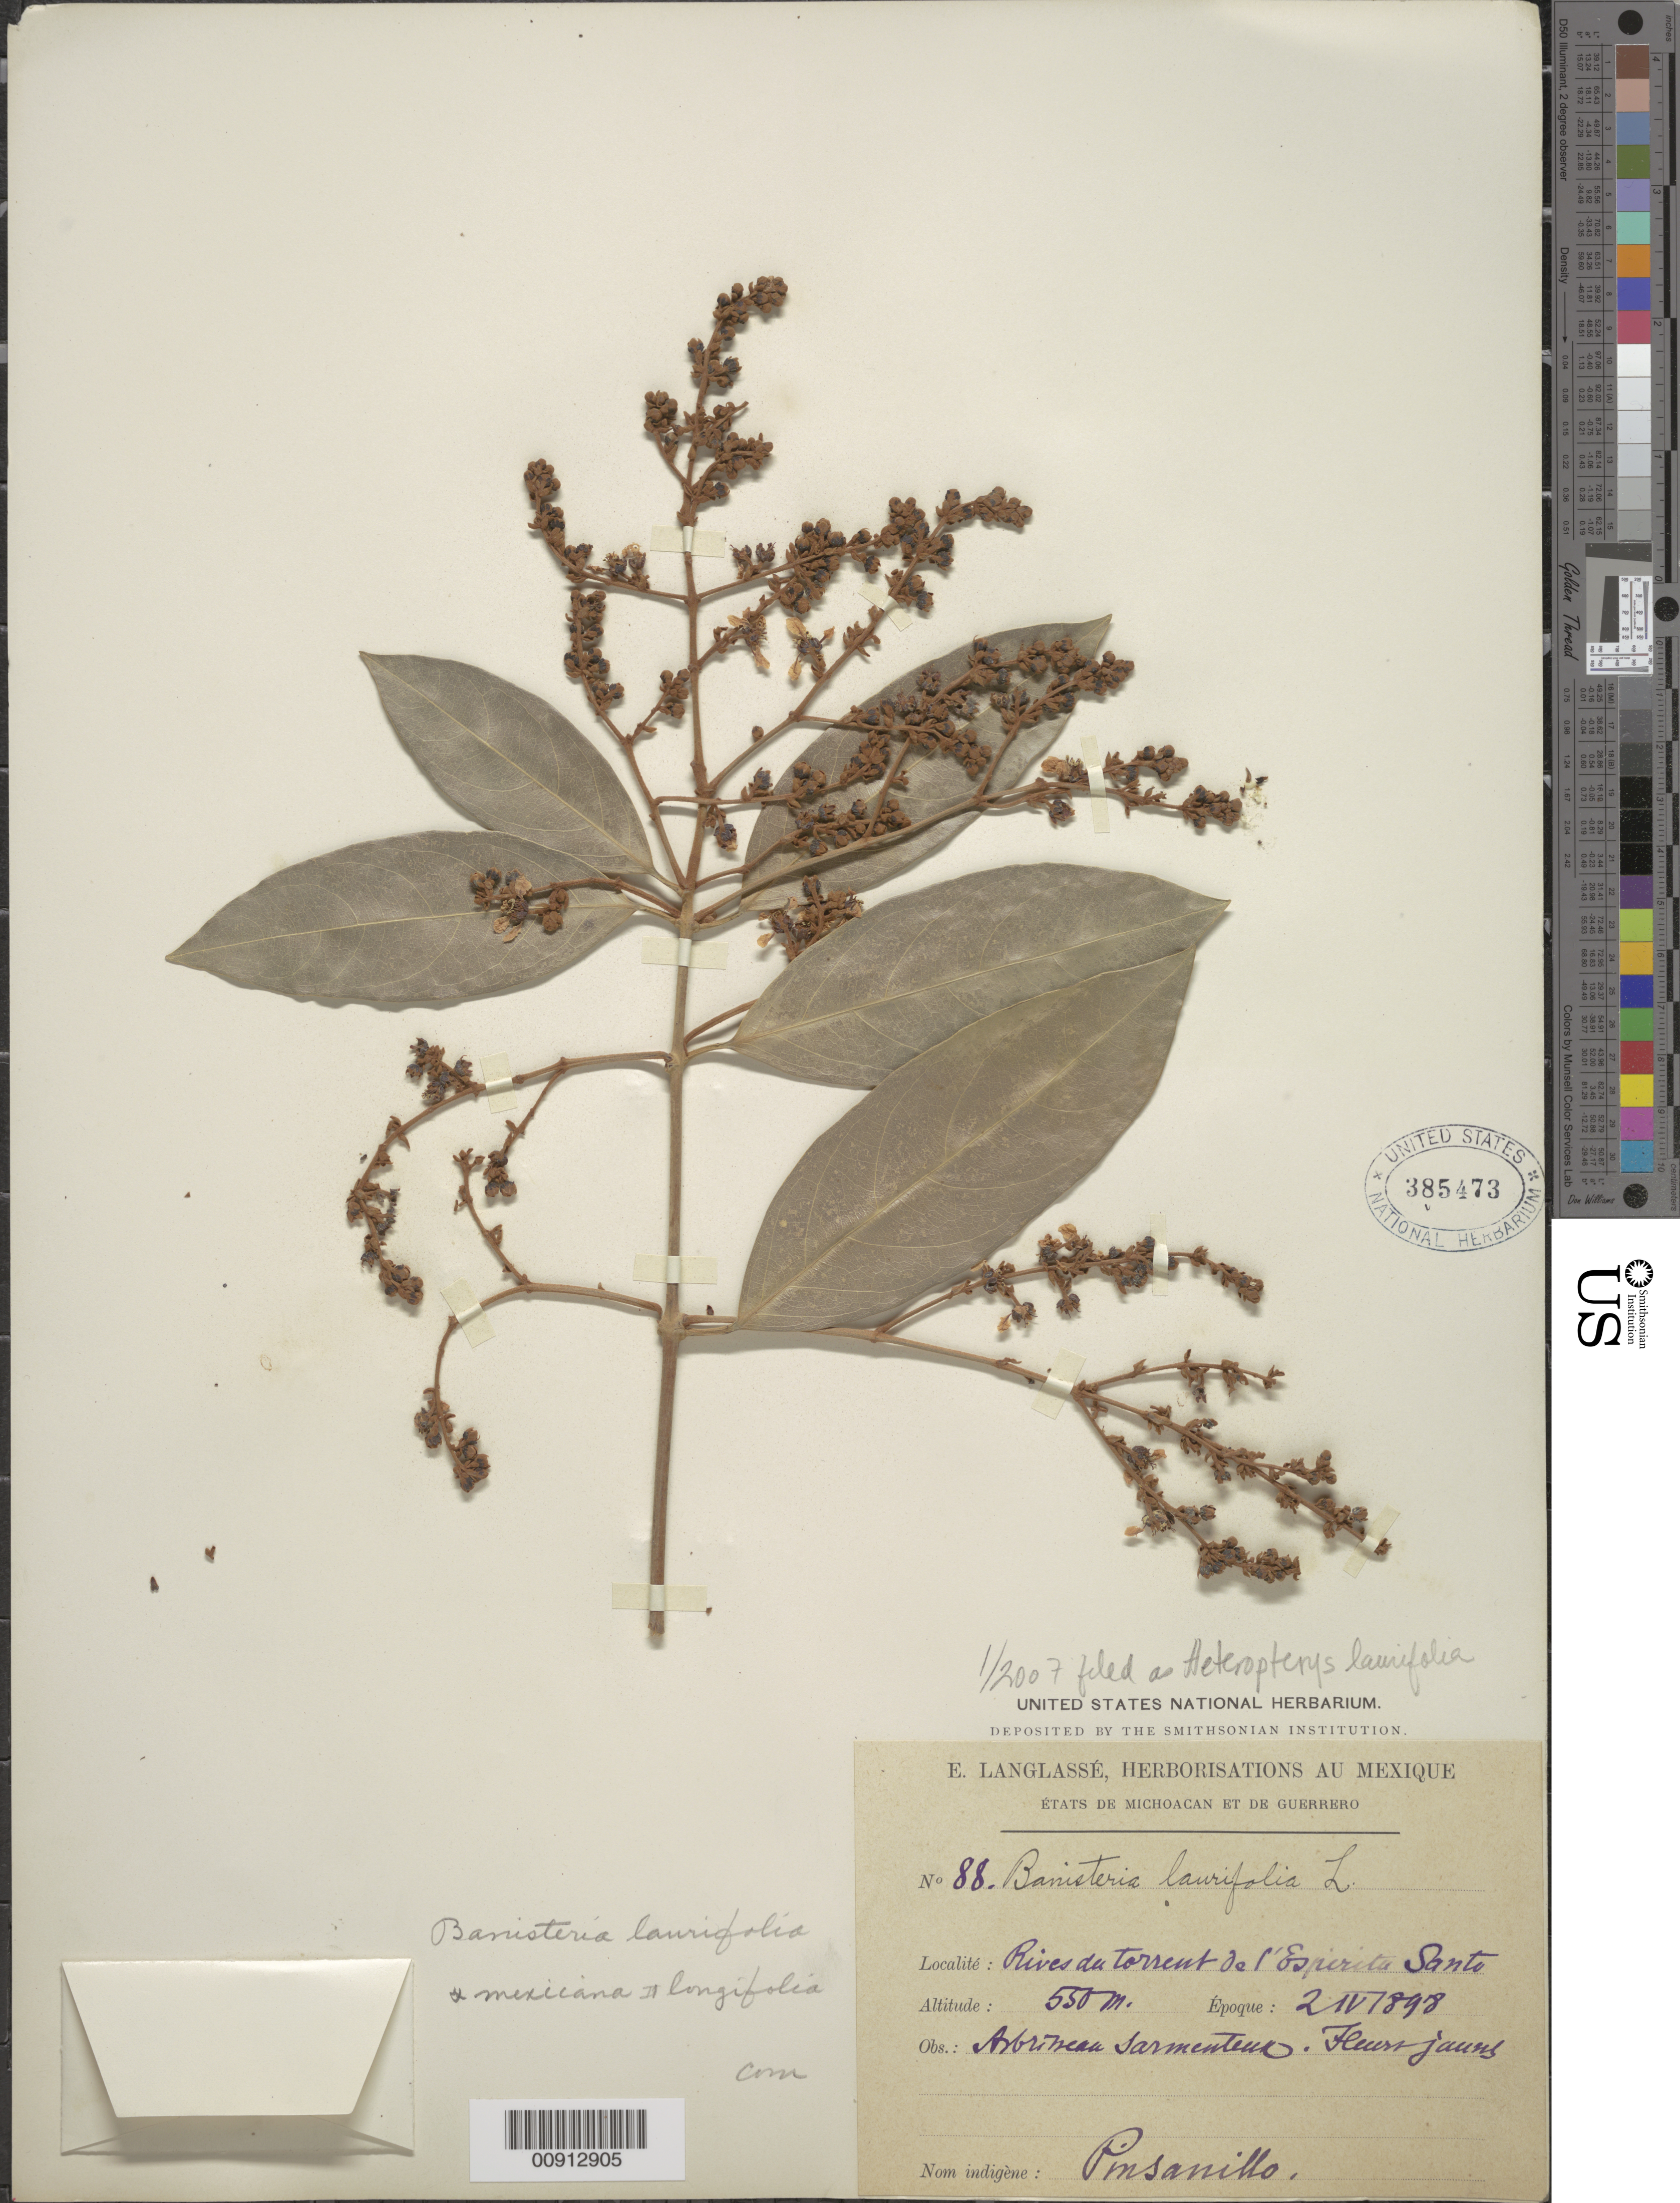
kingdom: Plantae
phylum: Tracheophyta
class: Magnoliopsida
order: Malpighiales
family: Malpighiaceae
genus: Heteropterys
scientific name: Heteropterys laurifolia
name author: (L.) A. Juss.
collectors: E. Langlassé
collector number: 88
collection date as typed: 02 Apr 1898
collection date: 1898-04-02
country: Mexico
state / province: Guerrero / Michoacán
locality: Rives du torrent de l'Espiritu Santo. États de Michoacán et de Guerrero.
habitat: Rives du torrent.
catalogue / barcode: US 385473